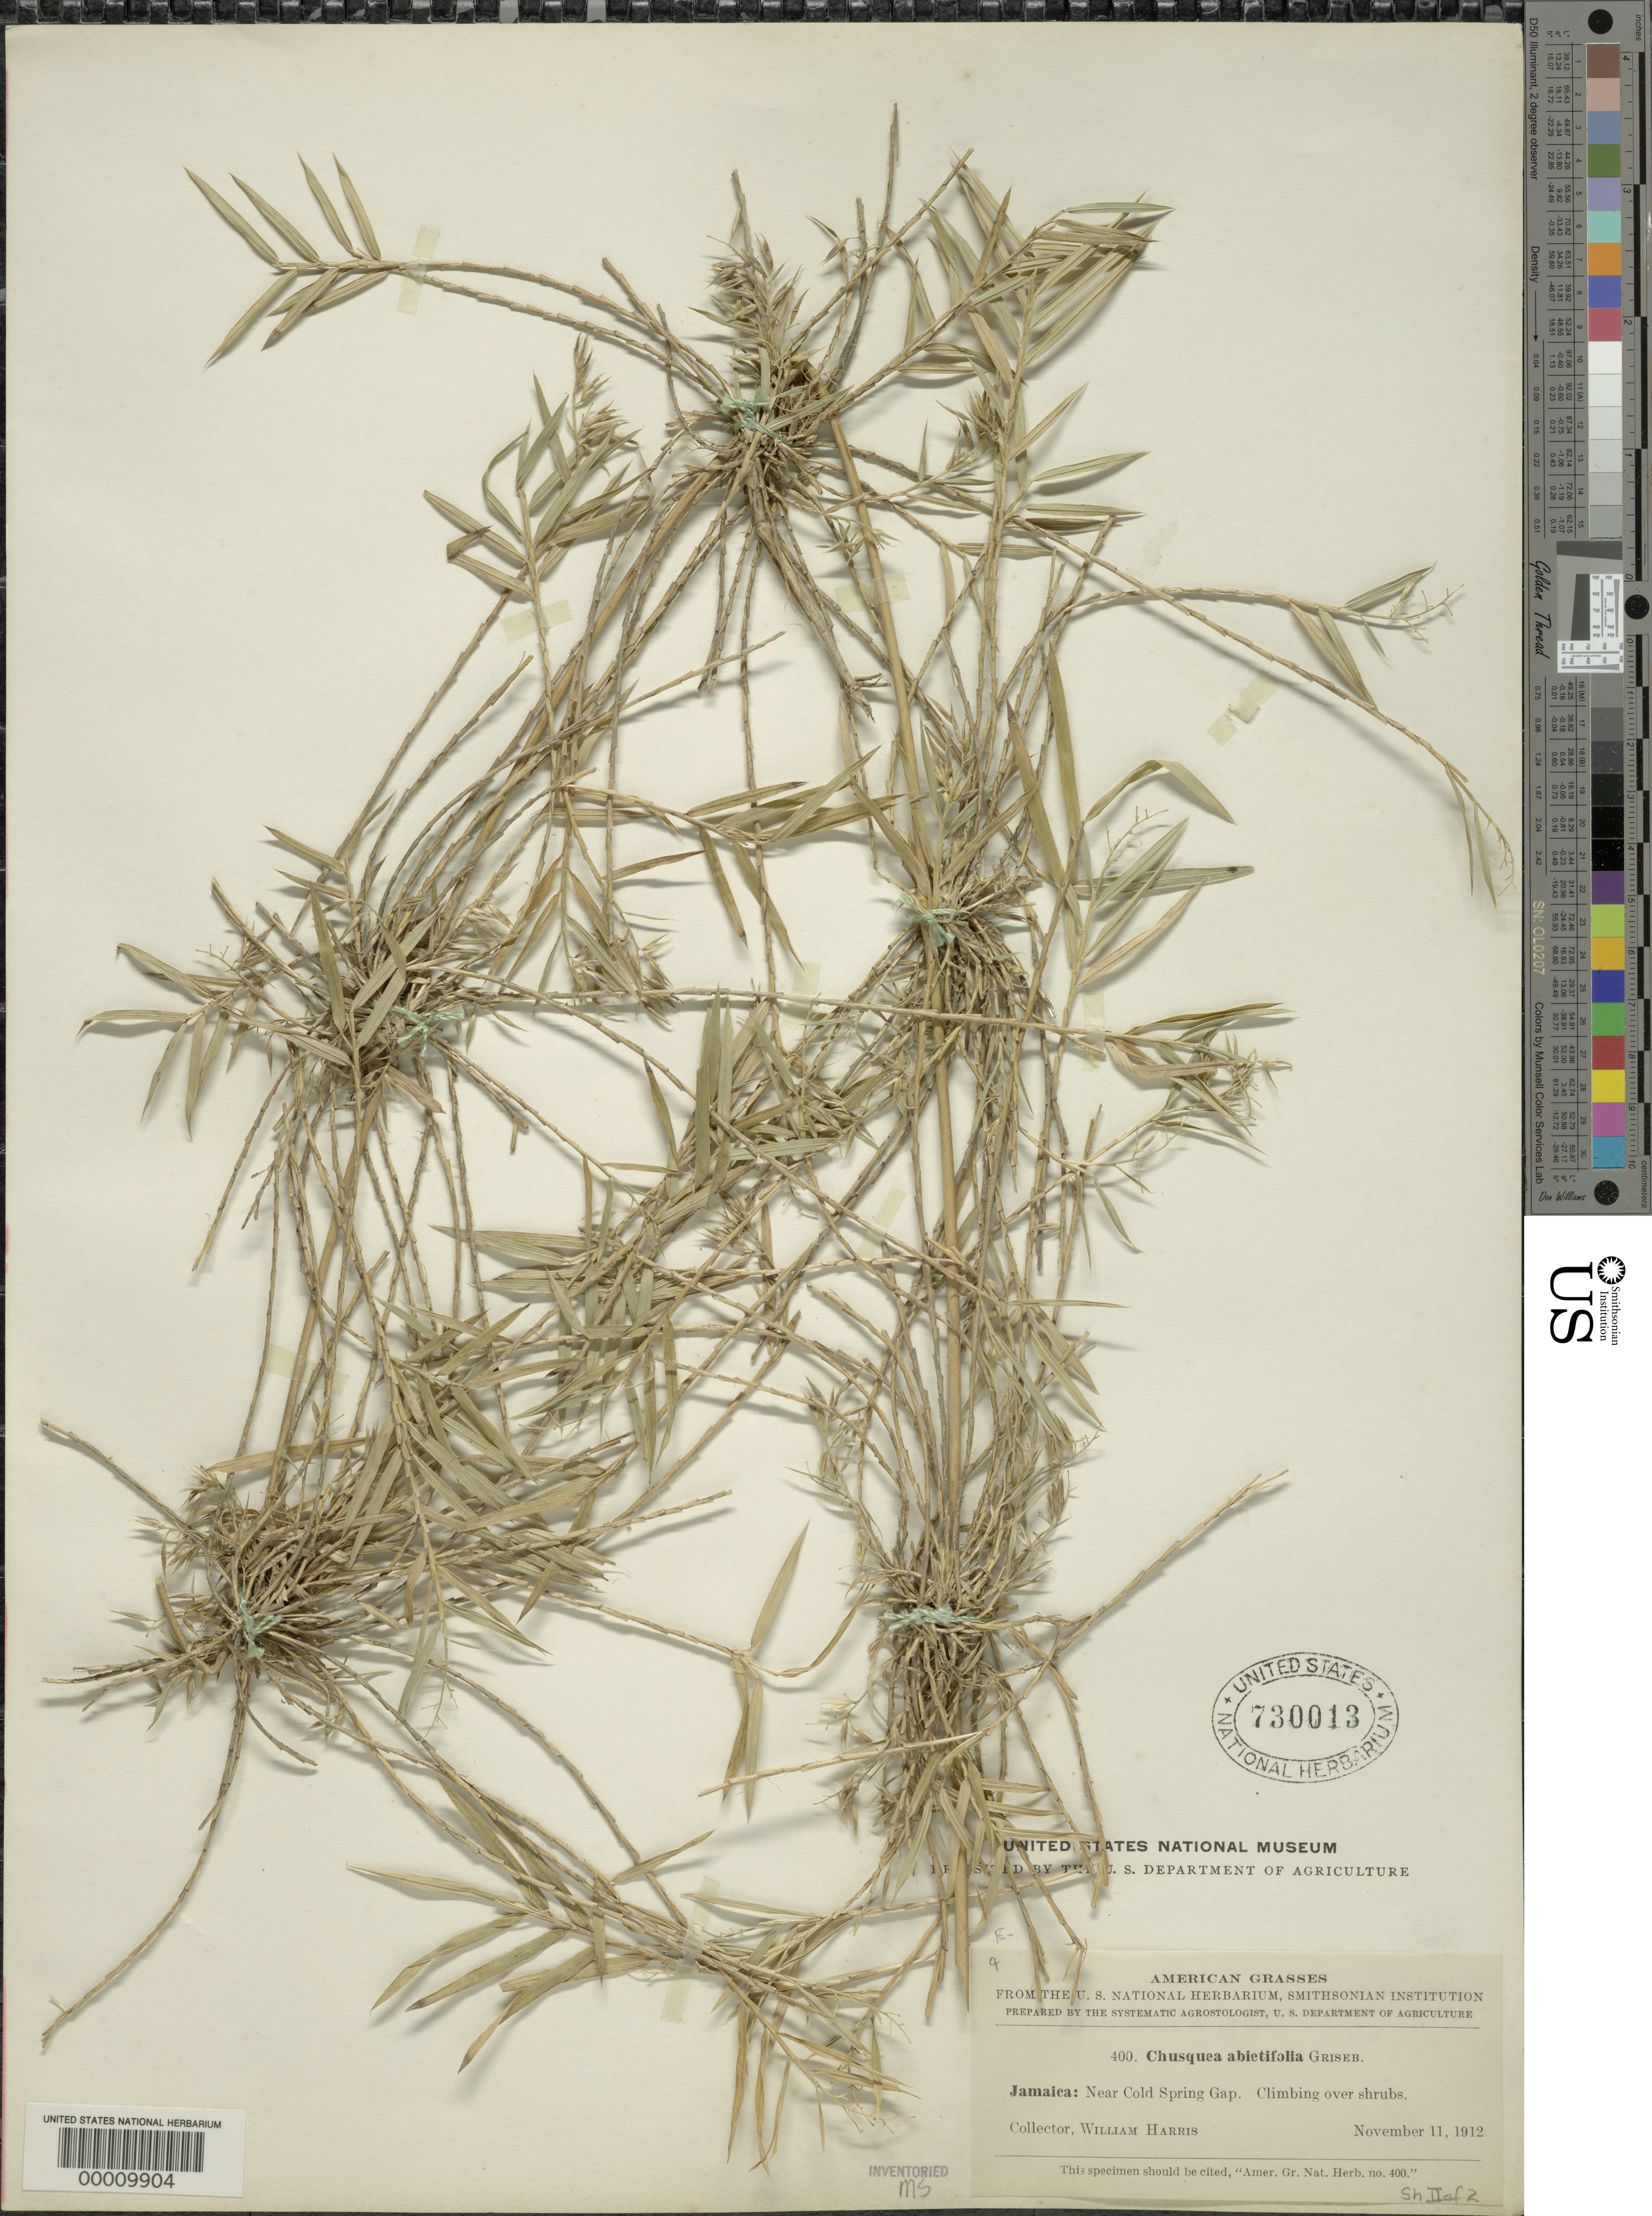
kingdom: Plantae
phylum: Tracheophyta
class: Liliopsida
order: Poales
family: Poaceae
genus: Chusquea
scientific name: Chusquea abietifolia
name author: Griseb.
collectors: W. H. Harris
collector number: Amer. Gr. Nat. Herb. 400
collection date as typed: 11 Nov 1912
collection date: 1912-11-11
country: Jamaica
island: Greater Antilles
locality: Cold spring gap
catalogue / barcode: US 730013